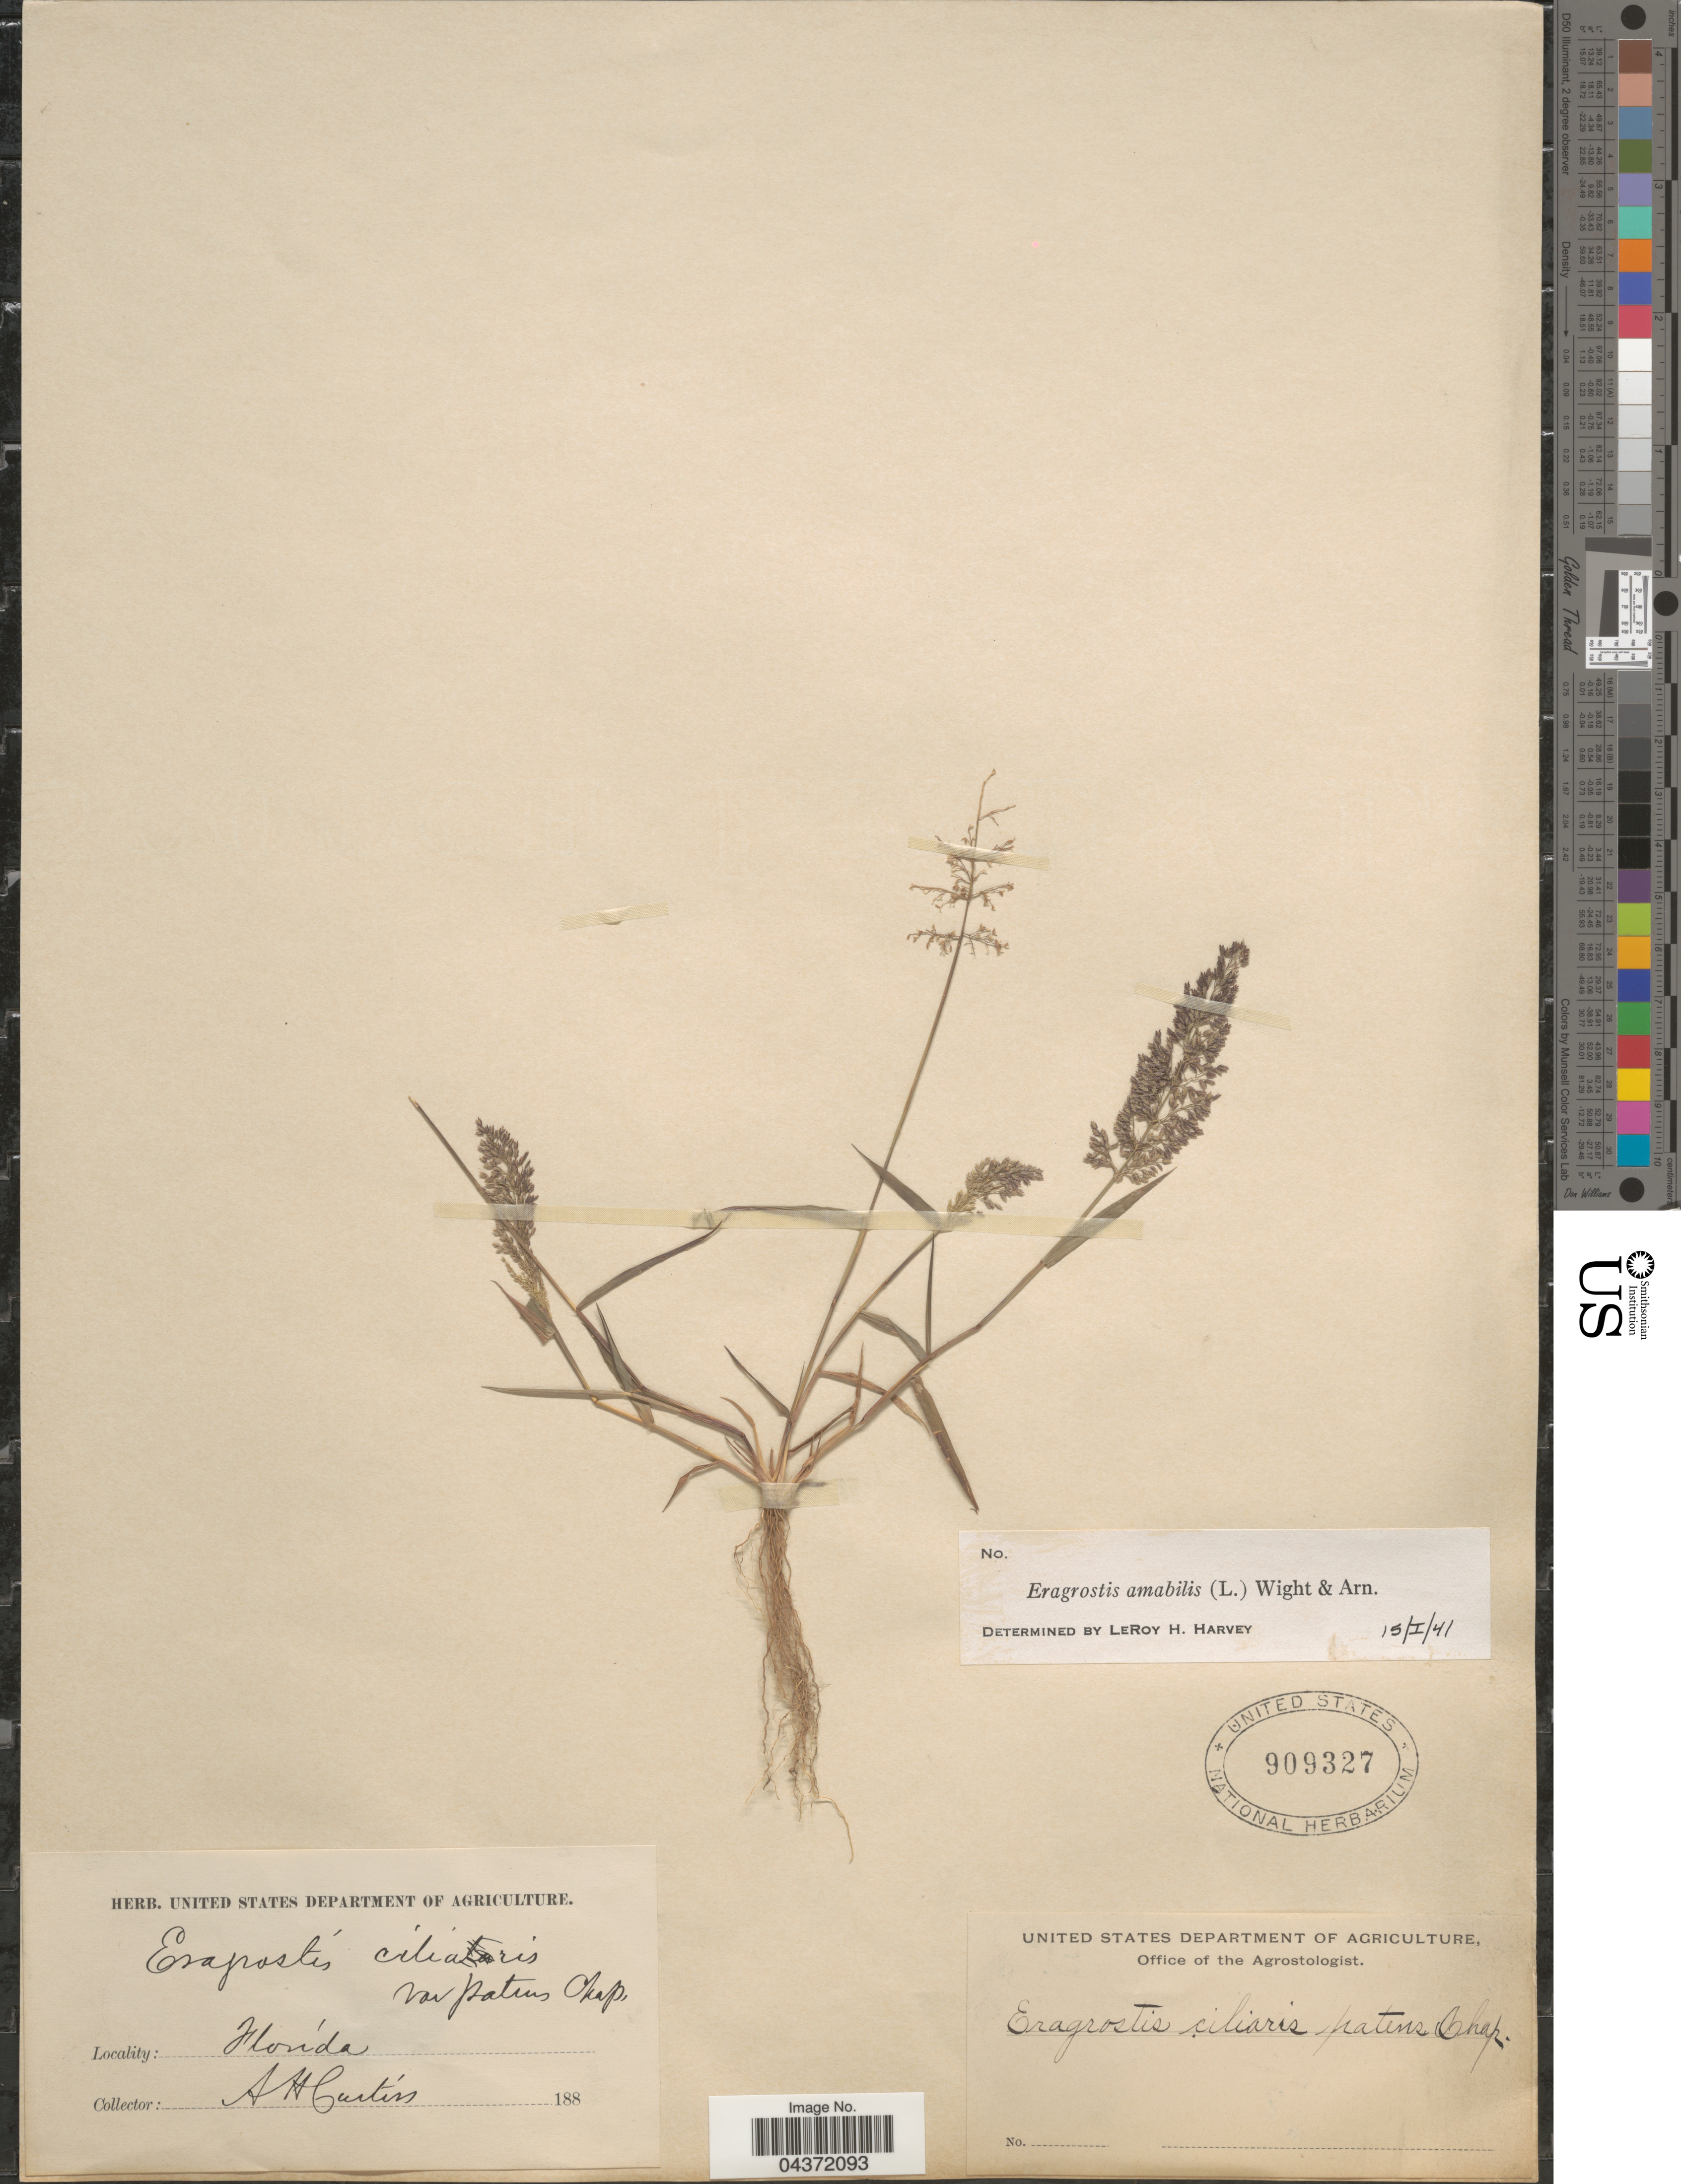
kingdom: Plantae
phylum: Tracheophyta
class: Liliopsida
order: Poales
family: Poaceae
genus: Eragrostis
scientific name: Eragrostis tenella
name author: (L.) P. Beauv. ex Roem. & Schult.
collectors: A. H. Curtiss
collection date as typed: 188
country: United States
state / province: Florida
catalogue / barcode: US 909327